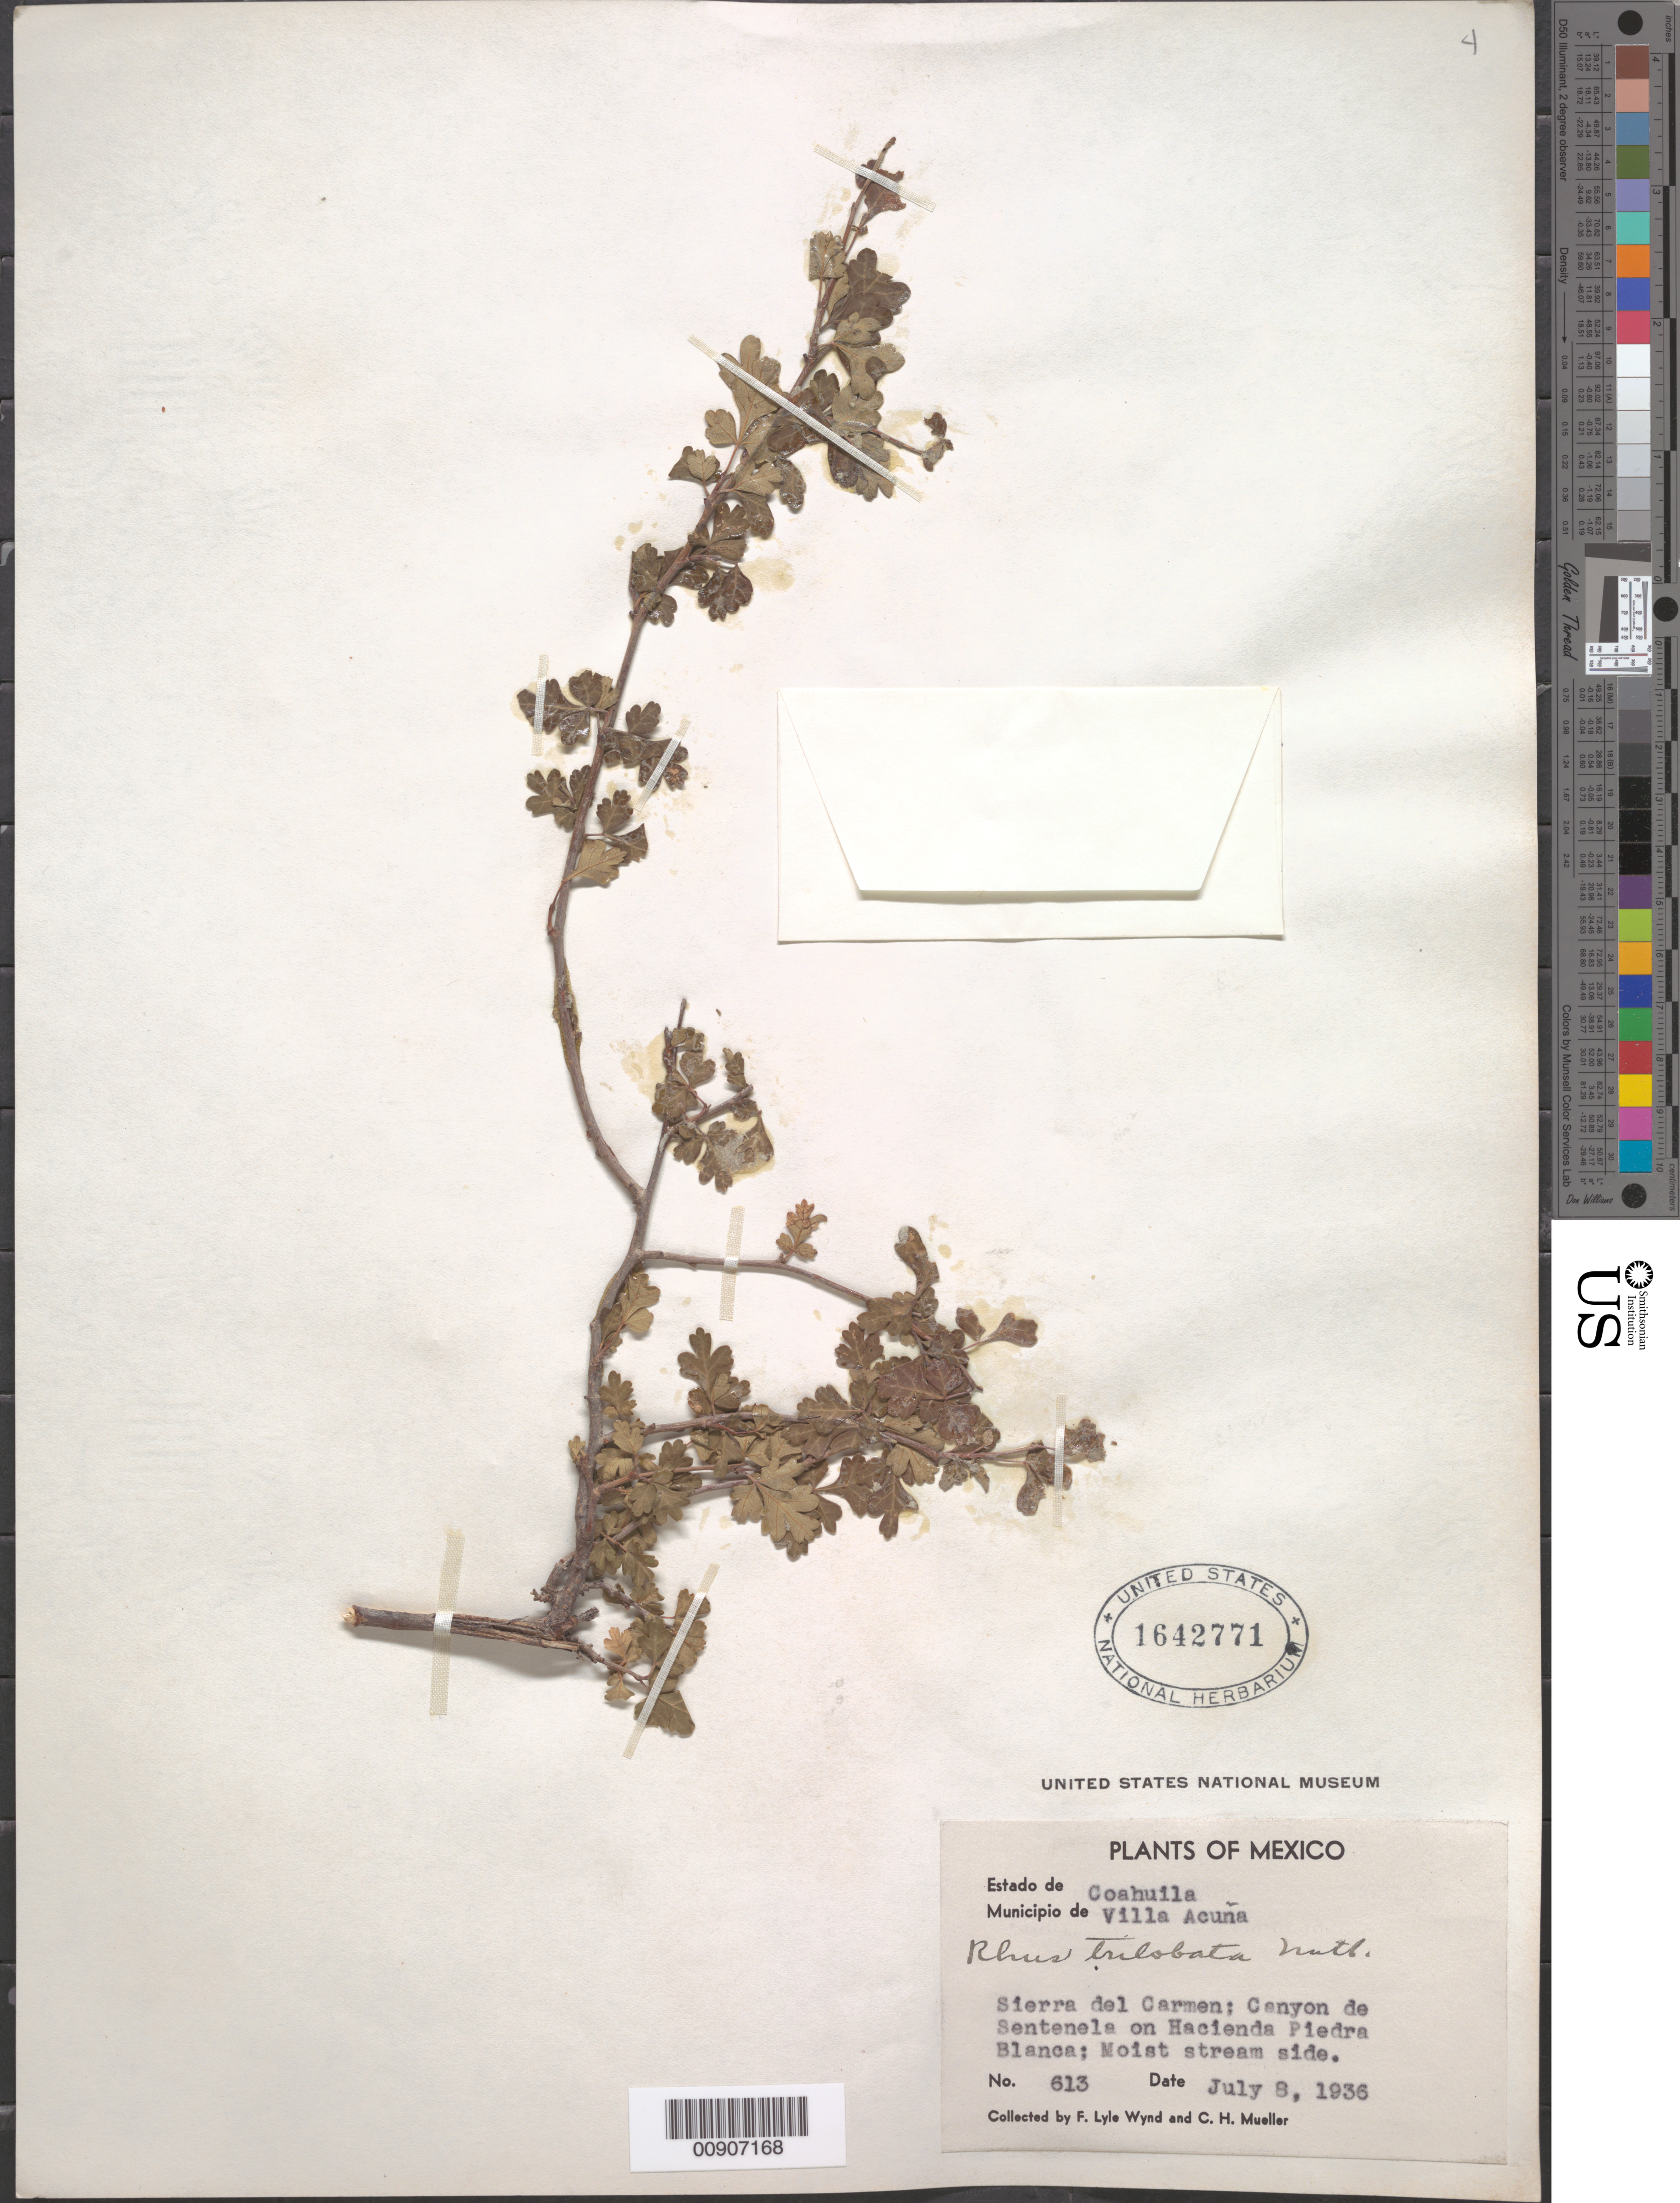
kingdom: Plantae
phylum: Tracheophyta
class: Magnoliopsida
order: Sapindales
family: Anacardiaceae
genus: Rhus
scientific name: Rhus trilobata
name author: Nutt.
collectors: Lyle, F. & C. H. Mueller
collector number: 613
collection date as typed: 08 Jul 1936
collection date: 1936-07-08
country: Mexico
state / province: Coahuila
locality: Estado de Coahuila, Municipio de Villa Acuña. Sierra del Carmen; Canyon de Sentenela on Hacienda Piedra Blanca.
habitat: Moist stream side.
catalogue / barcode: US 1642771